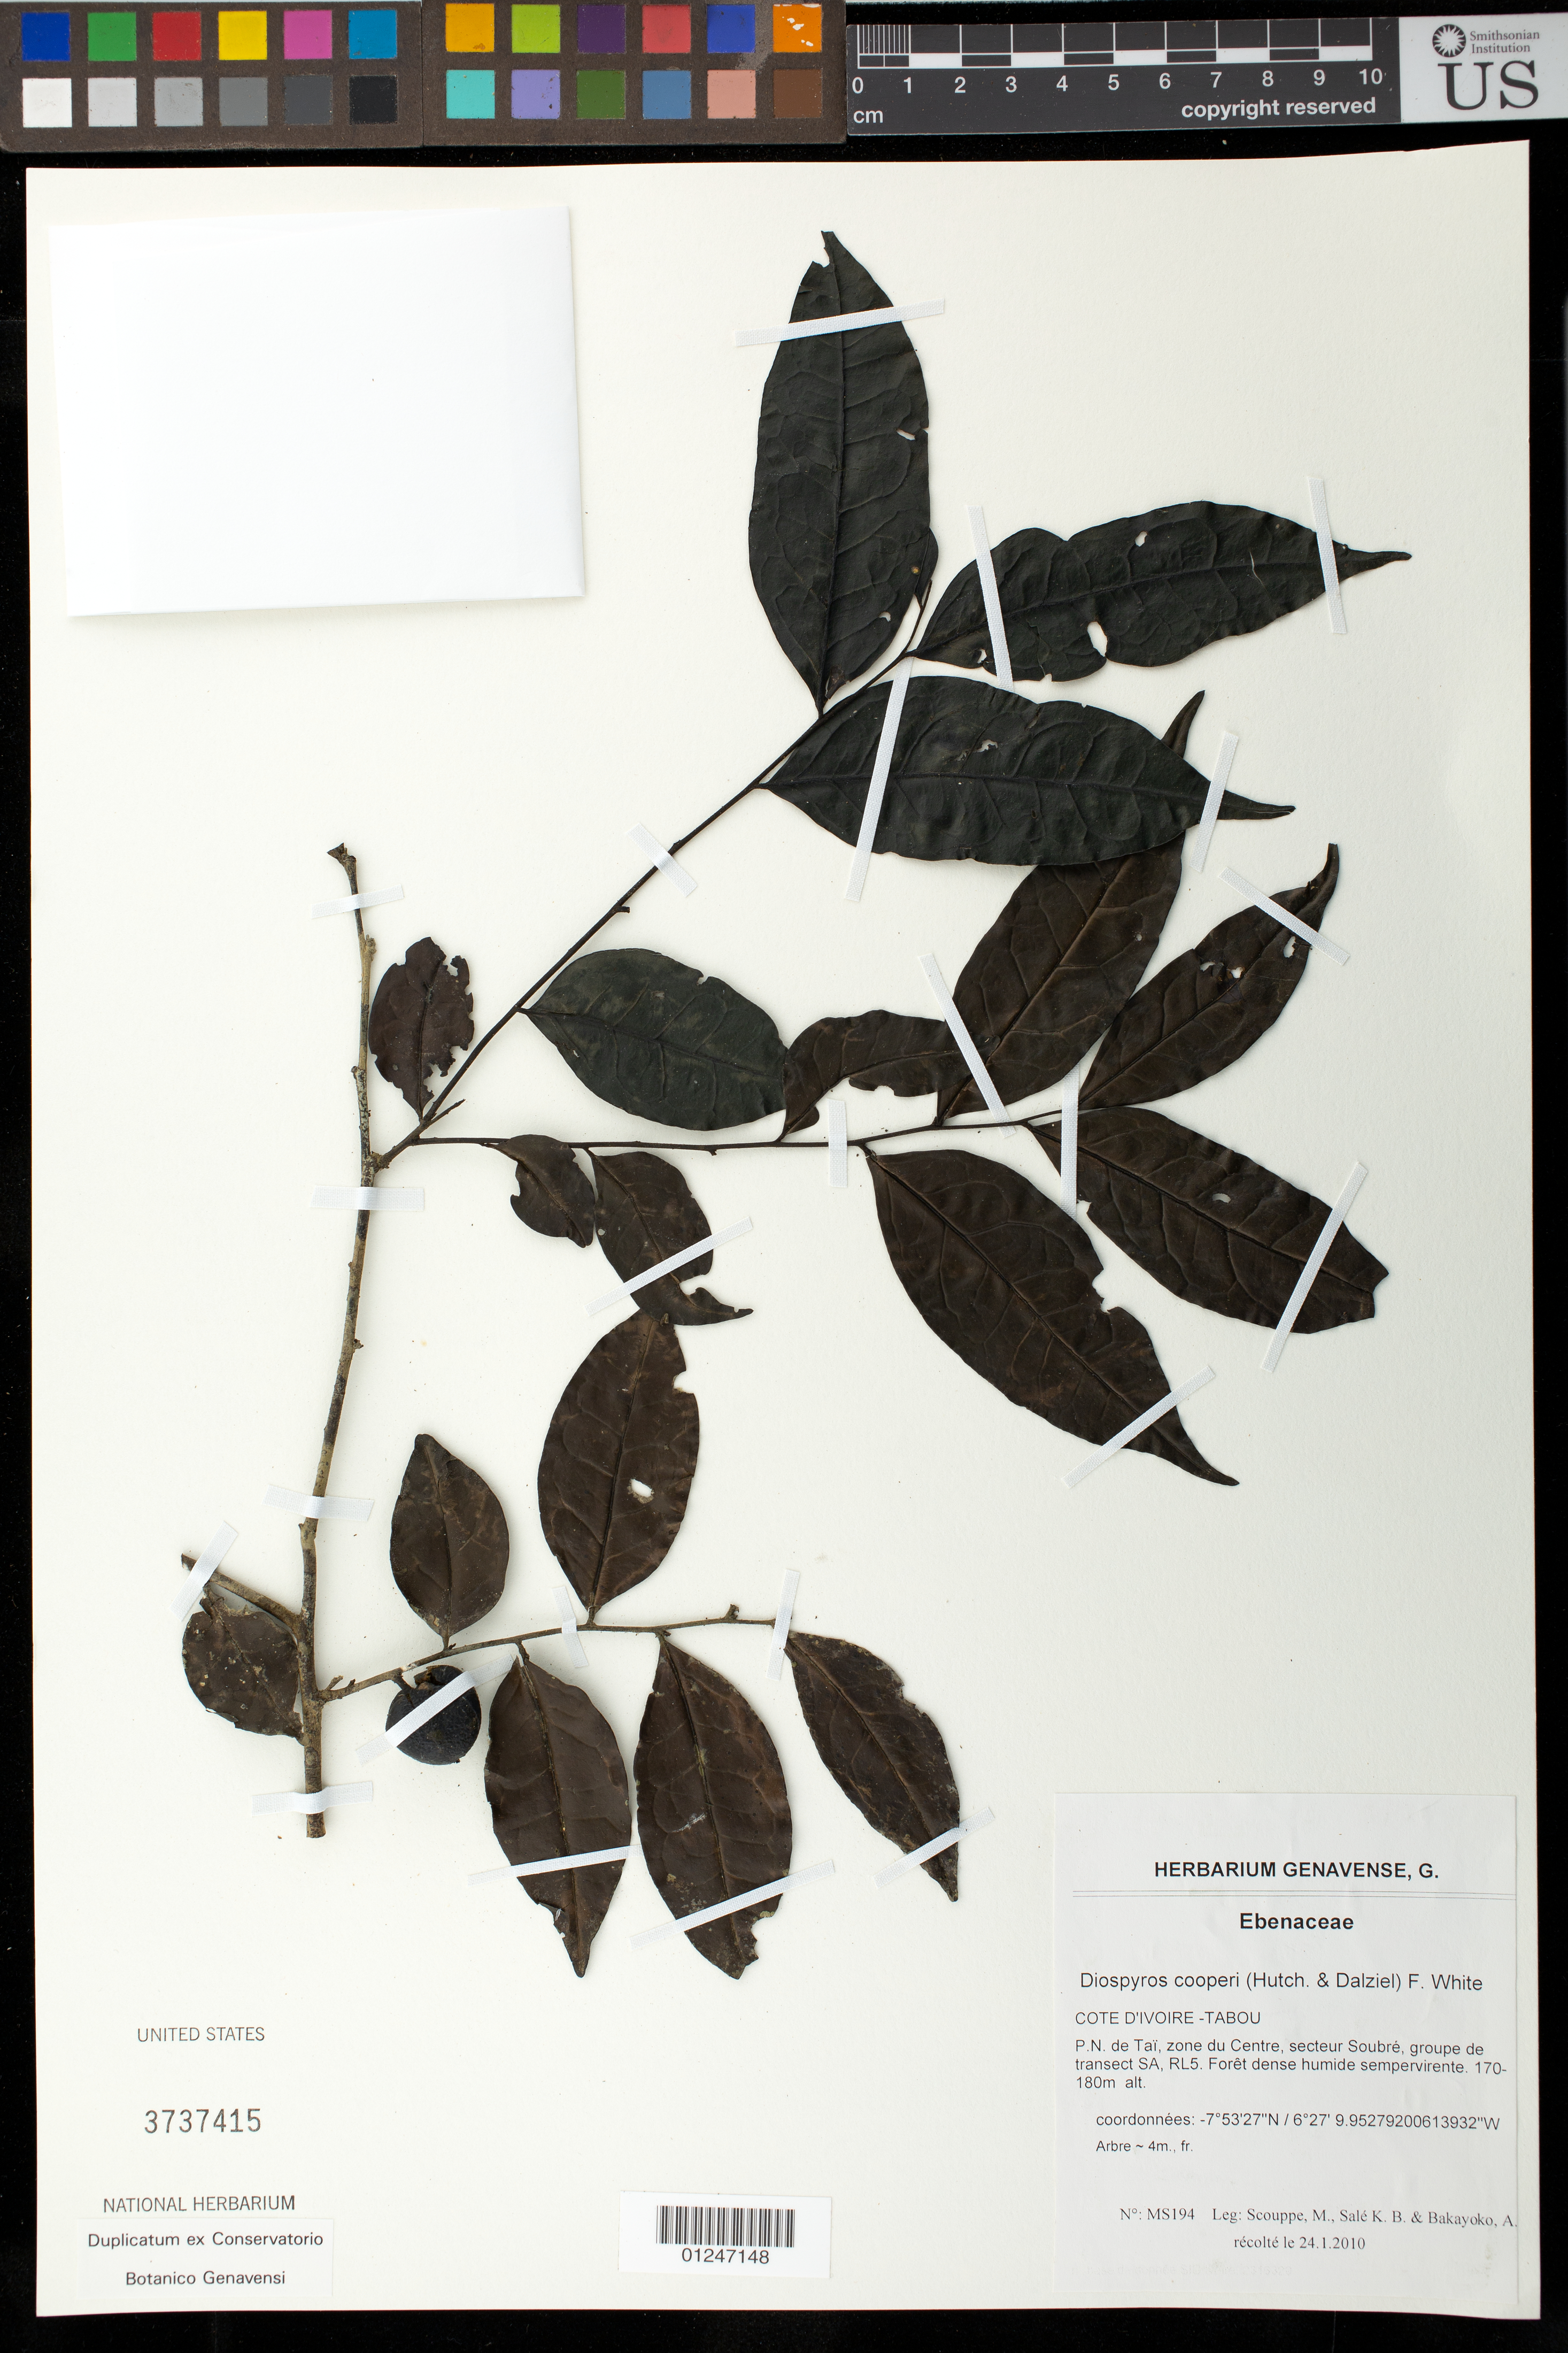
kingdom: Plantae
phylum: Tracheophyta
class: Magnoliopsida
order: Ericales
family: Ebenaceae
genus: Diospyros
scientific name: Diospyros cooperi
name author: (Hutch. & Dalziel) F. White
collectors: M. Scouppe, K. Sale & A. Bakayoko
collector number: MS194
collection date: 2010-01-24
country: Ivory Coast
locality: Côte d'Ivoire- Soubre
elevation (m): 170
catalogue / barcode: US 3737415